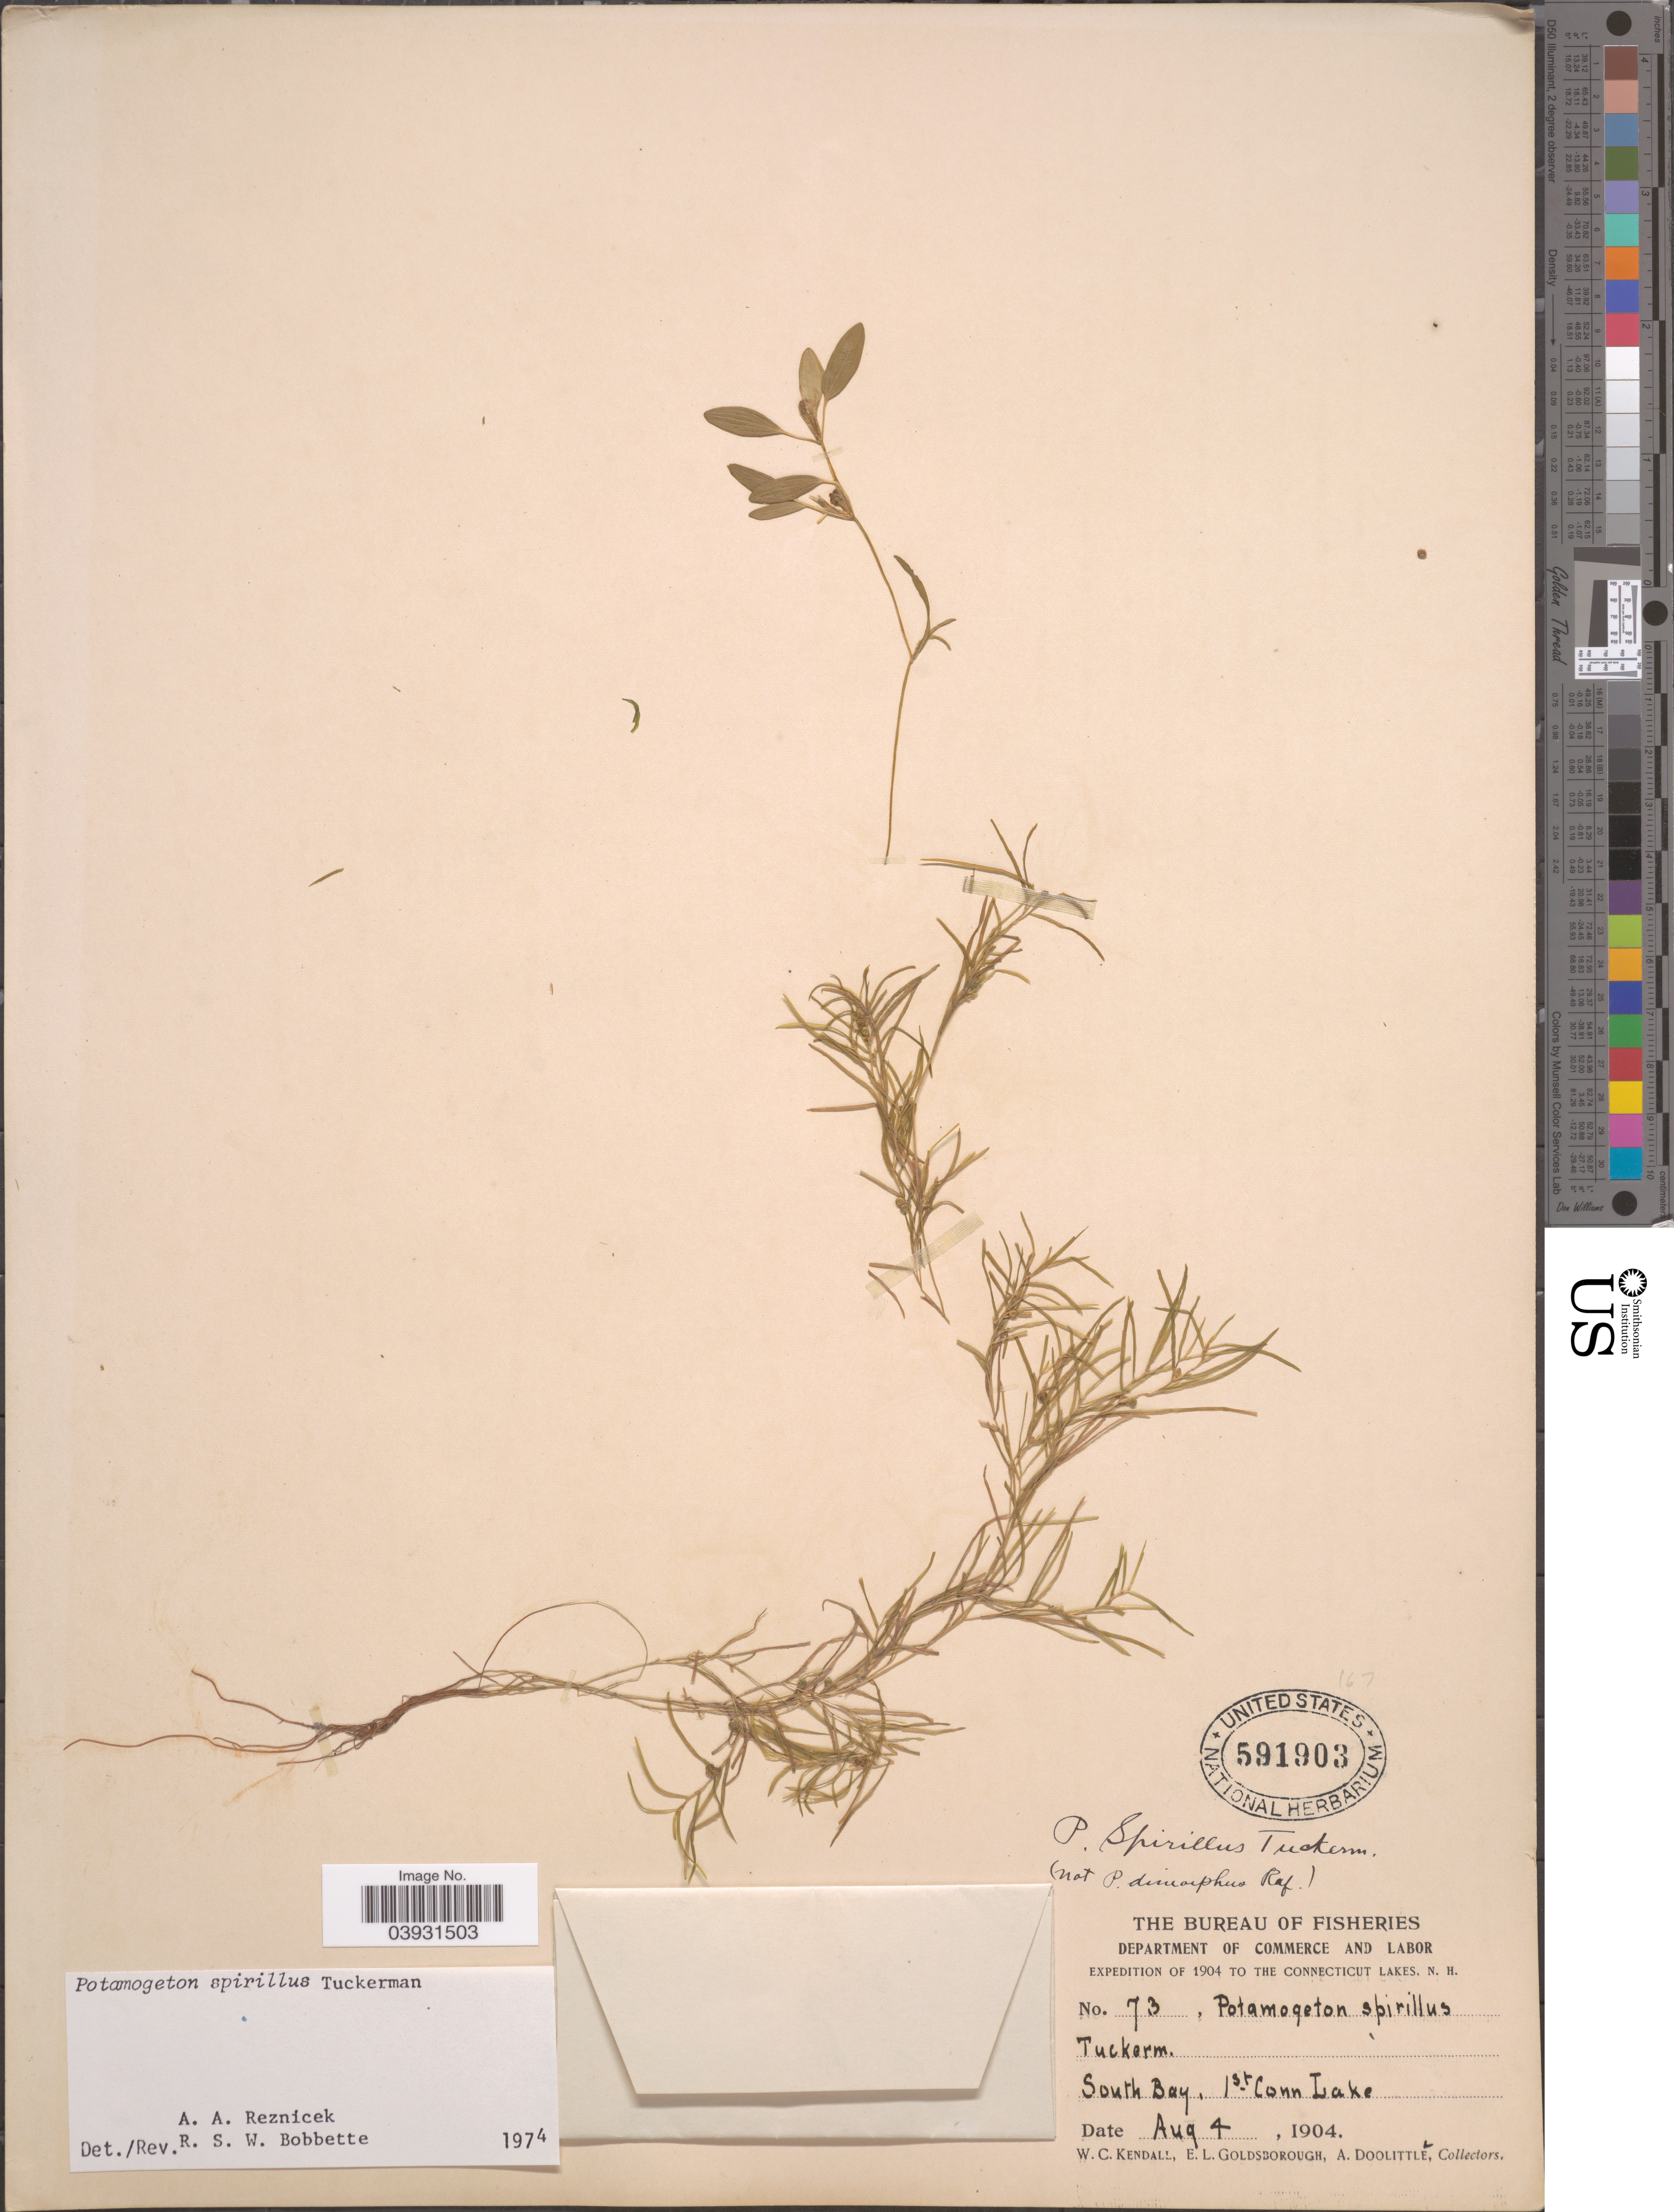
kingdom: Plantae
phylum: Tracheophyta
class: Liliopsida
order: Alismatales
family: Potamogetonaceae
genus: Potamogeton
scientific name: Potamogeton spirillus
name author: Tuck.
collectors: W. Kendall, E. Goldsborough & A. Doolittle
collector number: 73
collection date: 1904-08-04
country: United States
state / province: New Hampshire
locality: The Connecticut Lakes. South Bay, 1st Conn Lake.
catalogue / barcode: US 591903